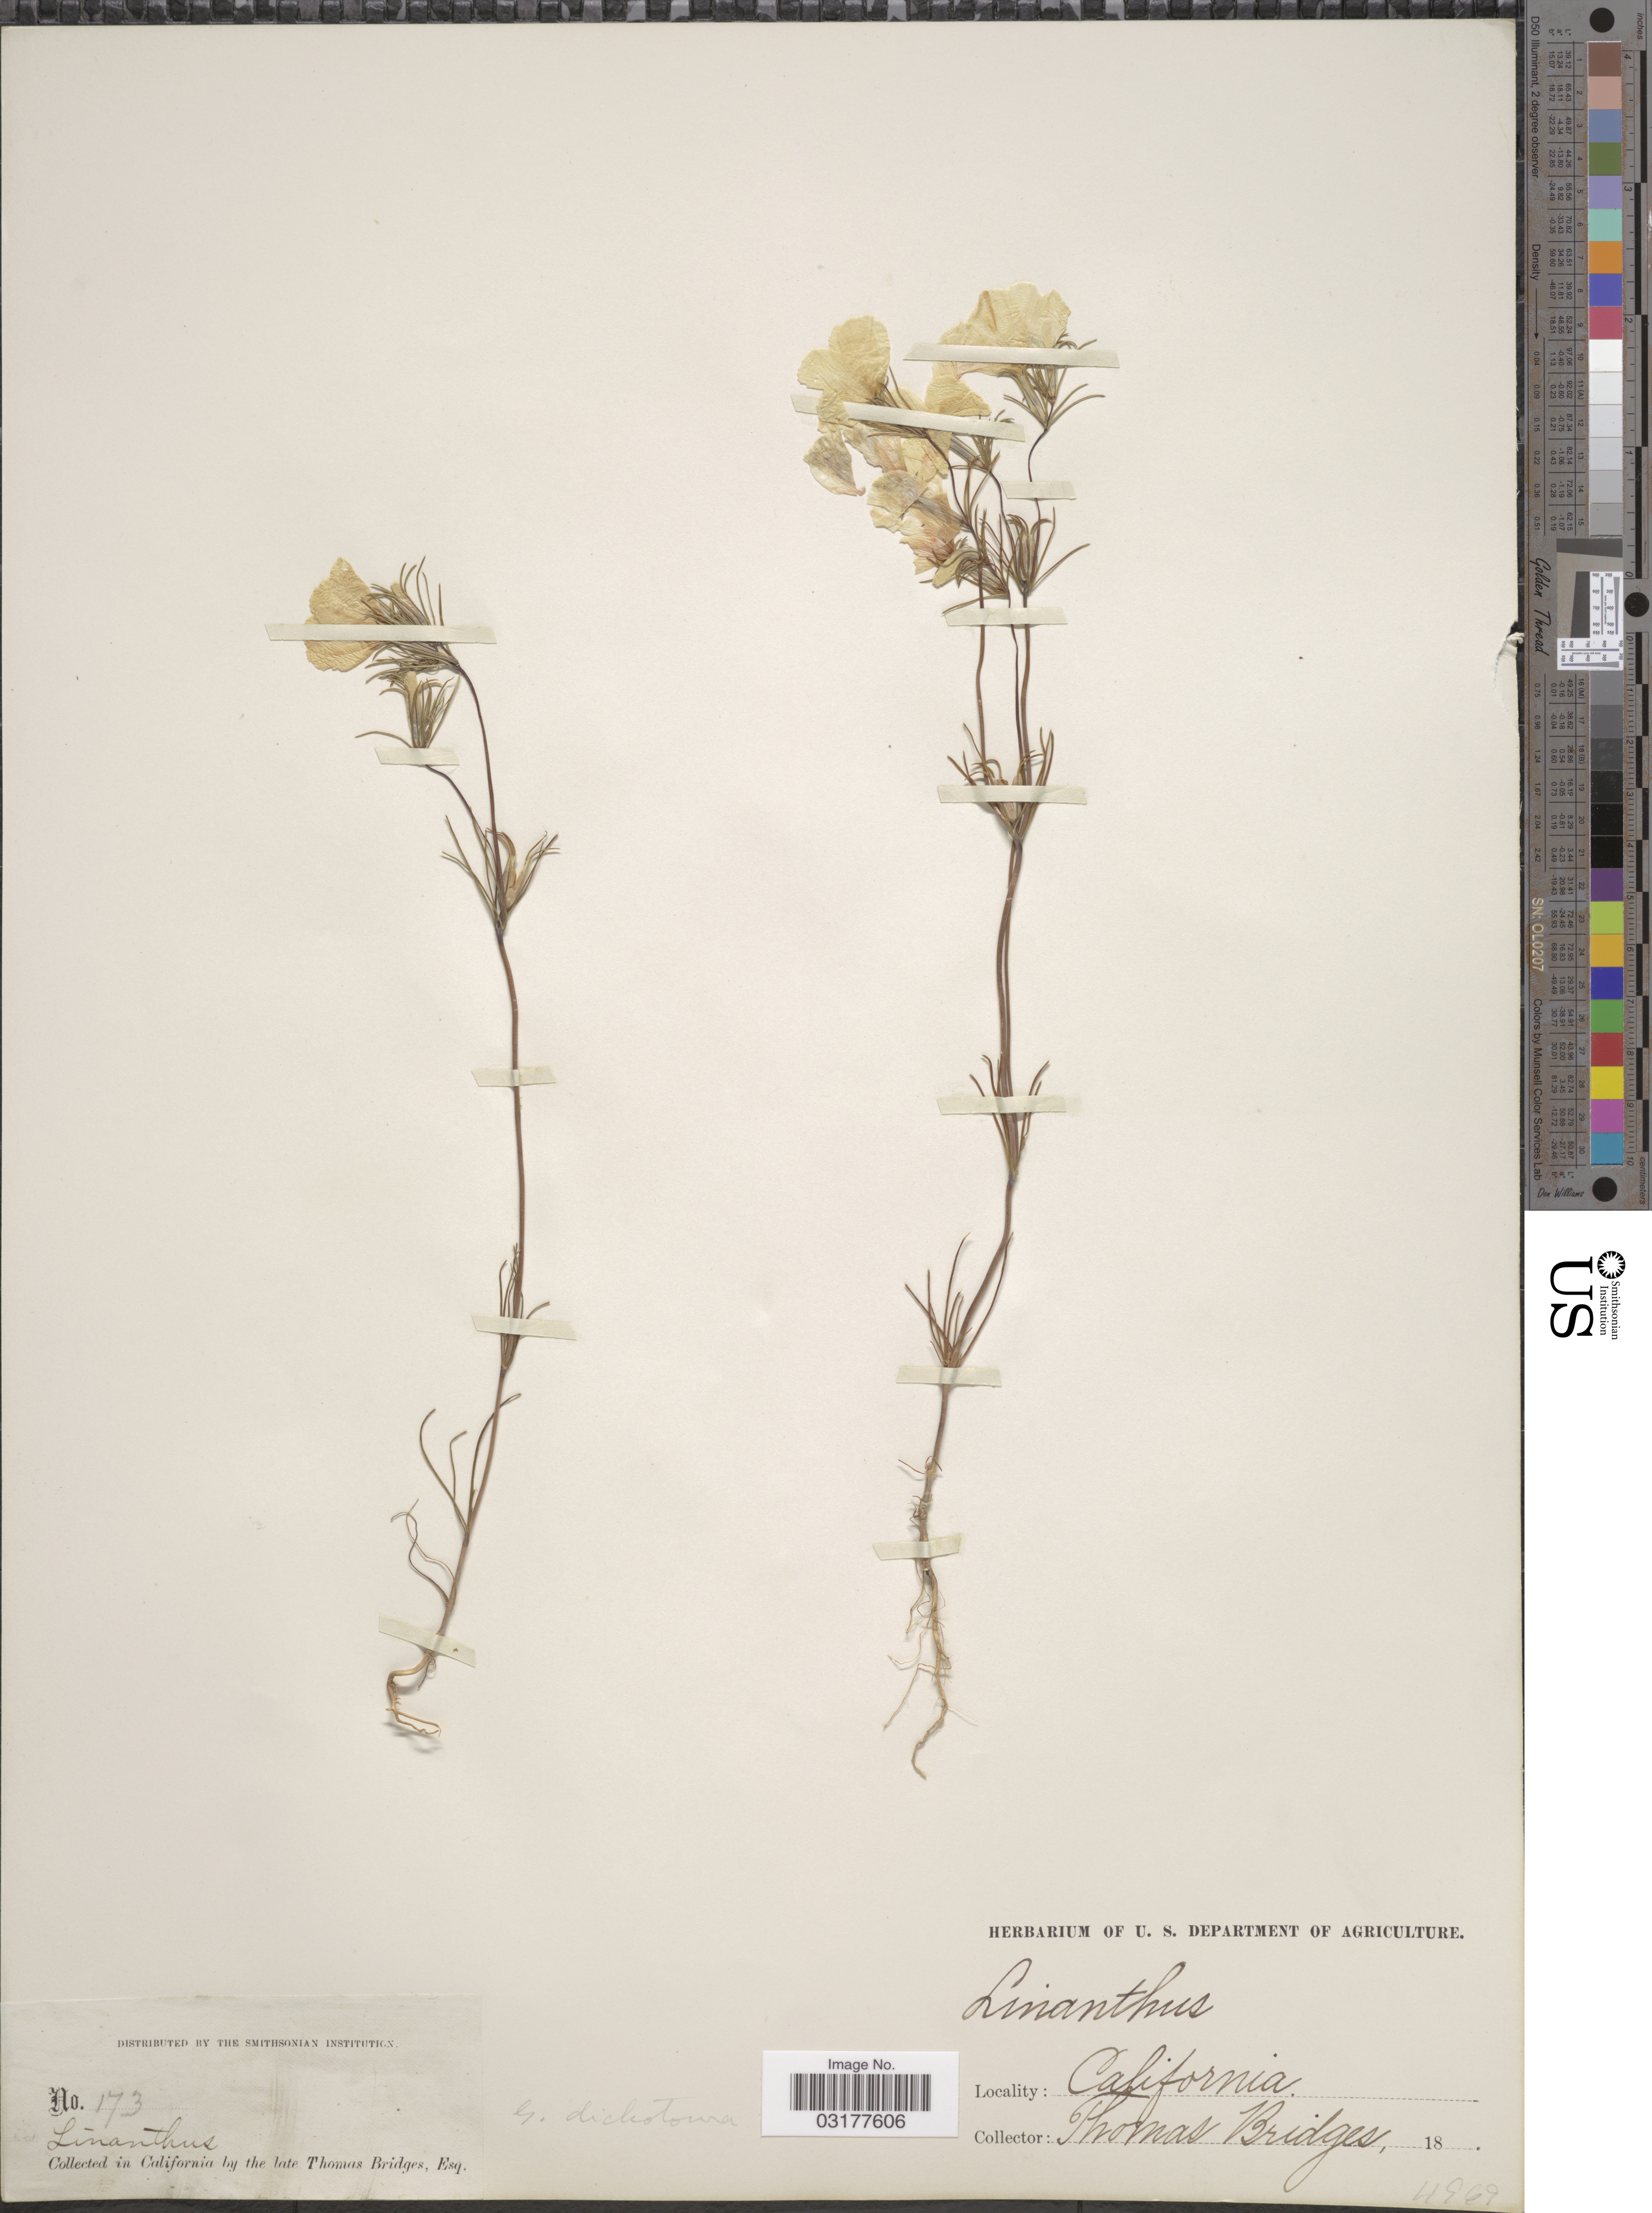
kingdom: Plantae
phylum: Tracheophyta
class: Magnoliopsida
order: Ericales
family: Polemoniaceae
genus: Linanthus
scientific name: Linanthus dichotomus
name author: Benth.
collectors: T. Bridges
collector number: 173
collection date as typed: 18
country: United States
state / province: California